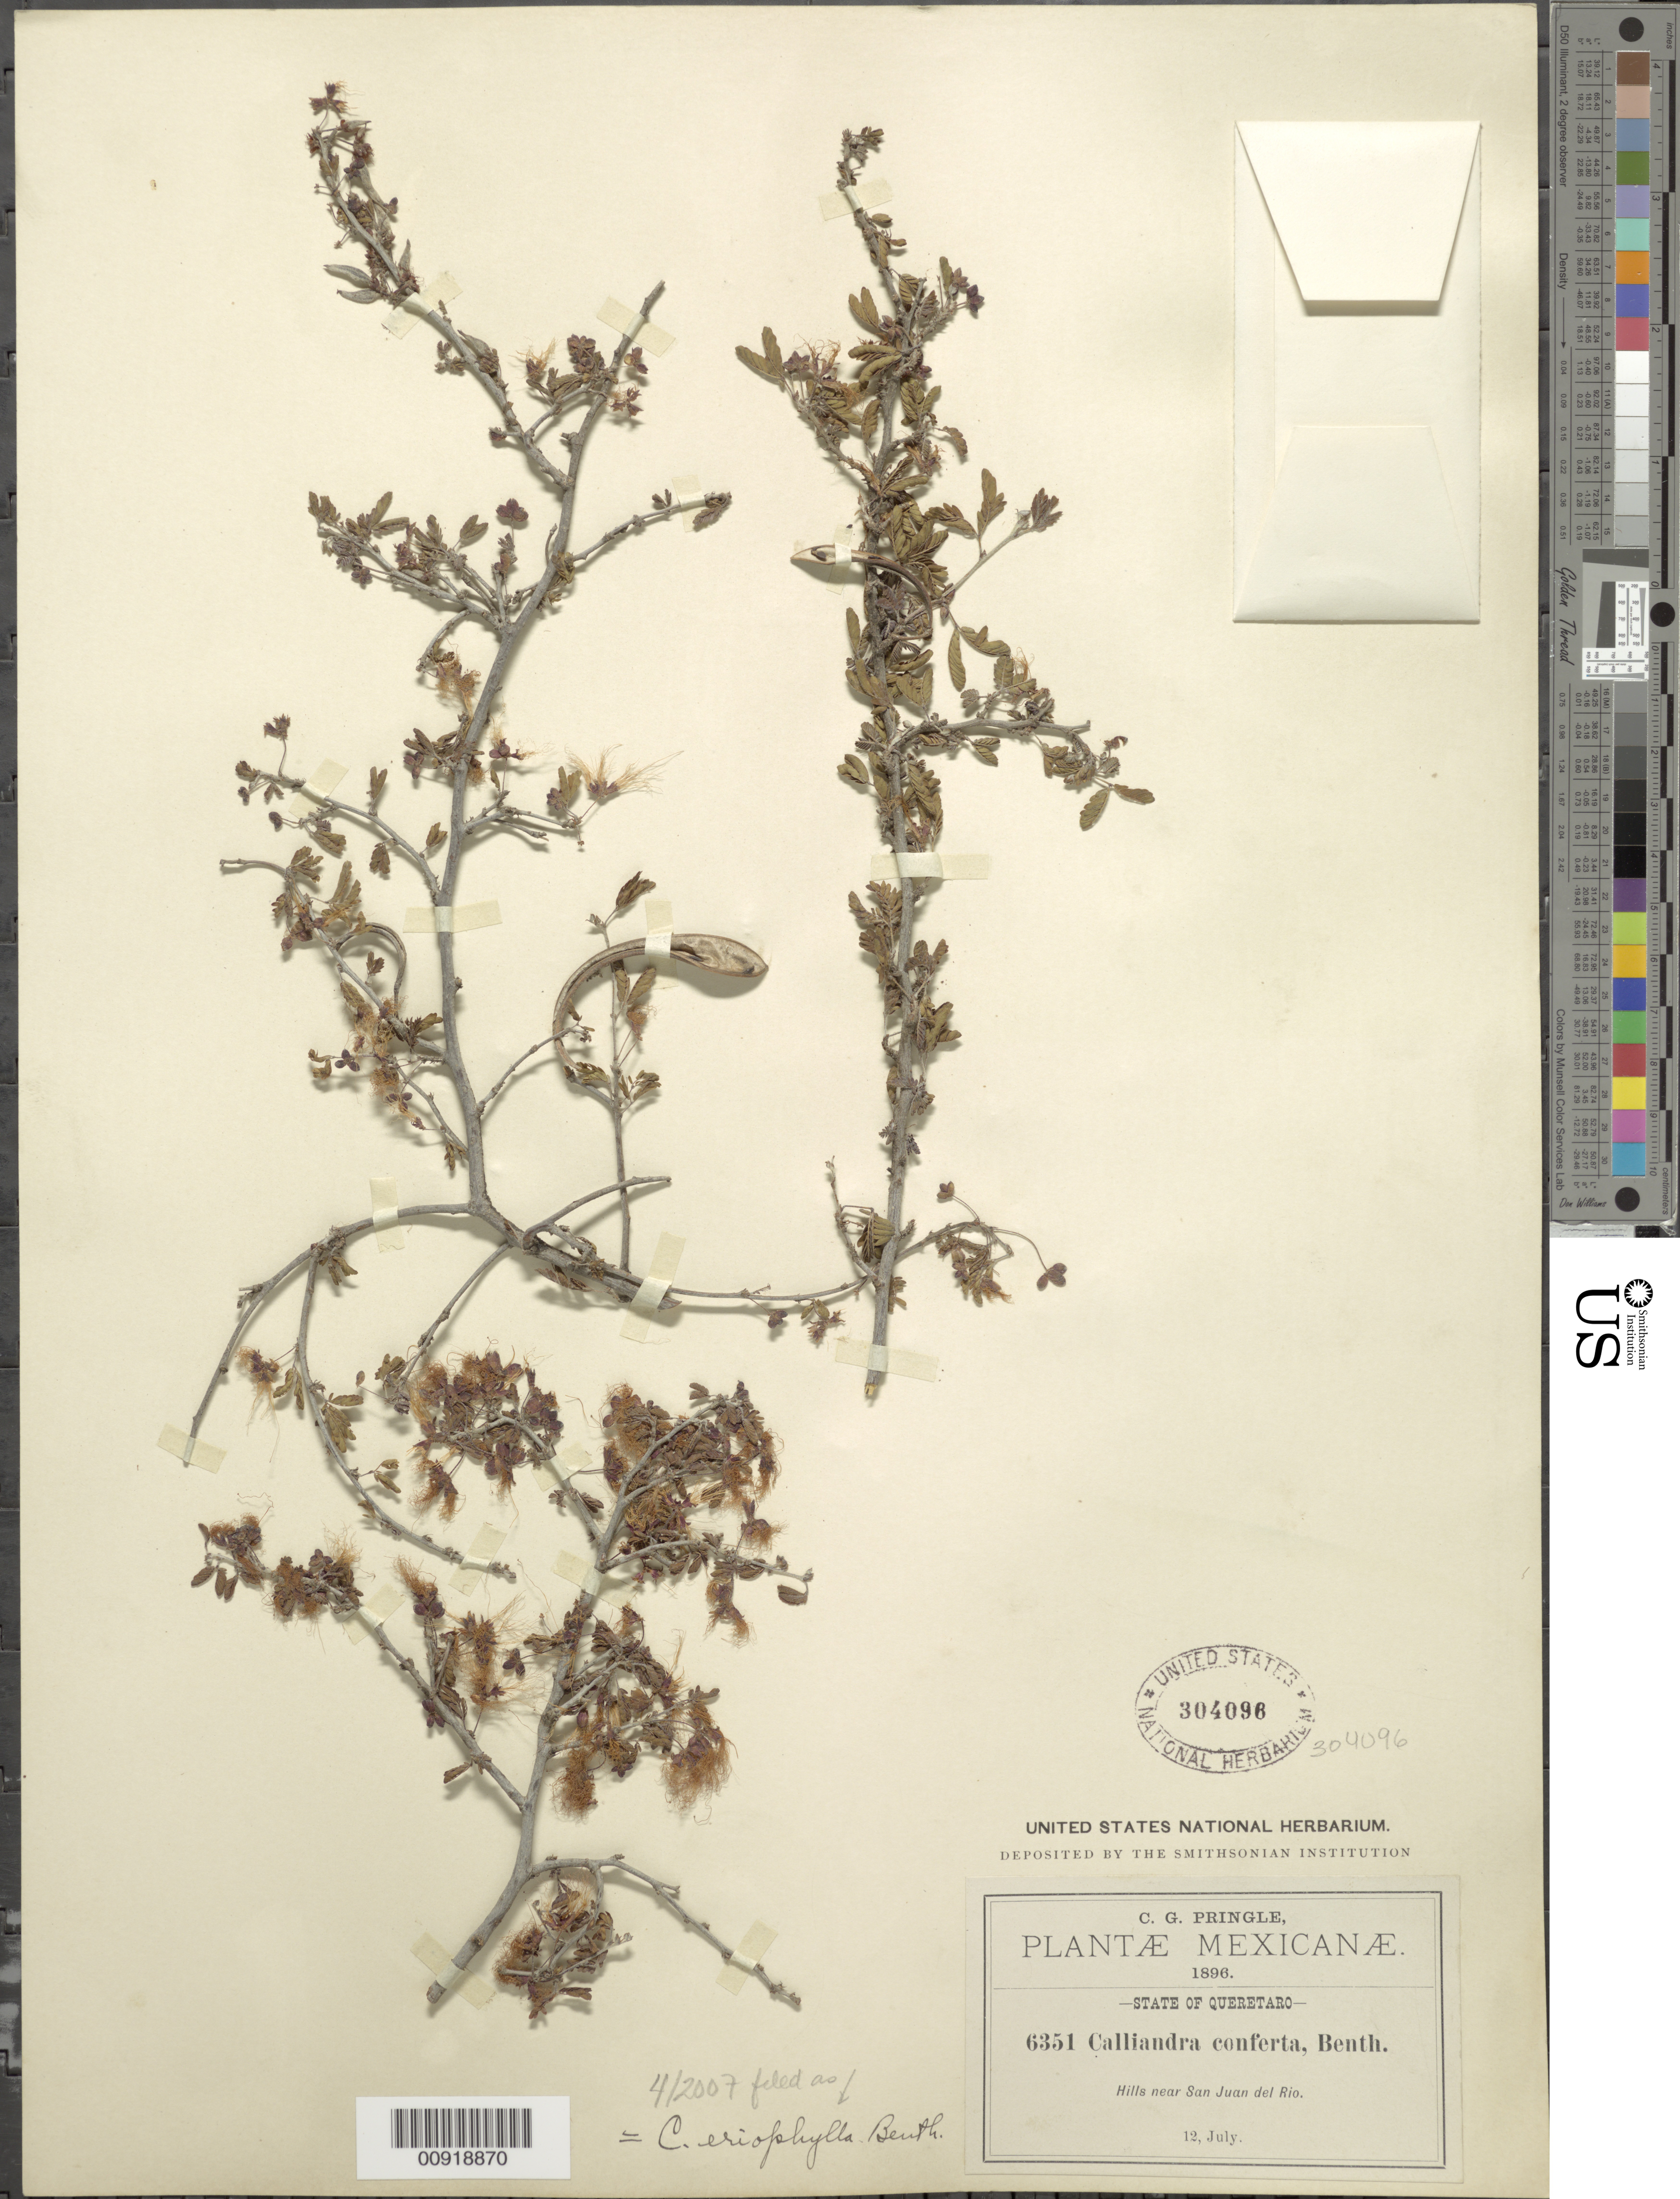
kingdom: Plantae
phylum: Tracheophyta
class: Magnoliopsida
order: Fabales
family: Fabaceae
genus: Calliandra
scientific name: Calliandra eriophylla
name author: Benth.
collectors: C. G. Pringle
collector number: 6351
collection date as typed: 12 Jul 1896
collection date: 1896-07-12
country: Mexico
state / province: Querétaro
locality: Near San Juan del Río, State of Querétaro.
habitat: Hills.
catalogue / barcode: US 304096